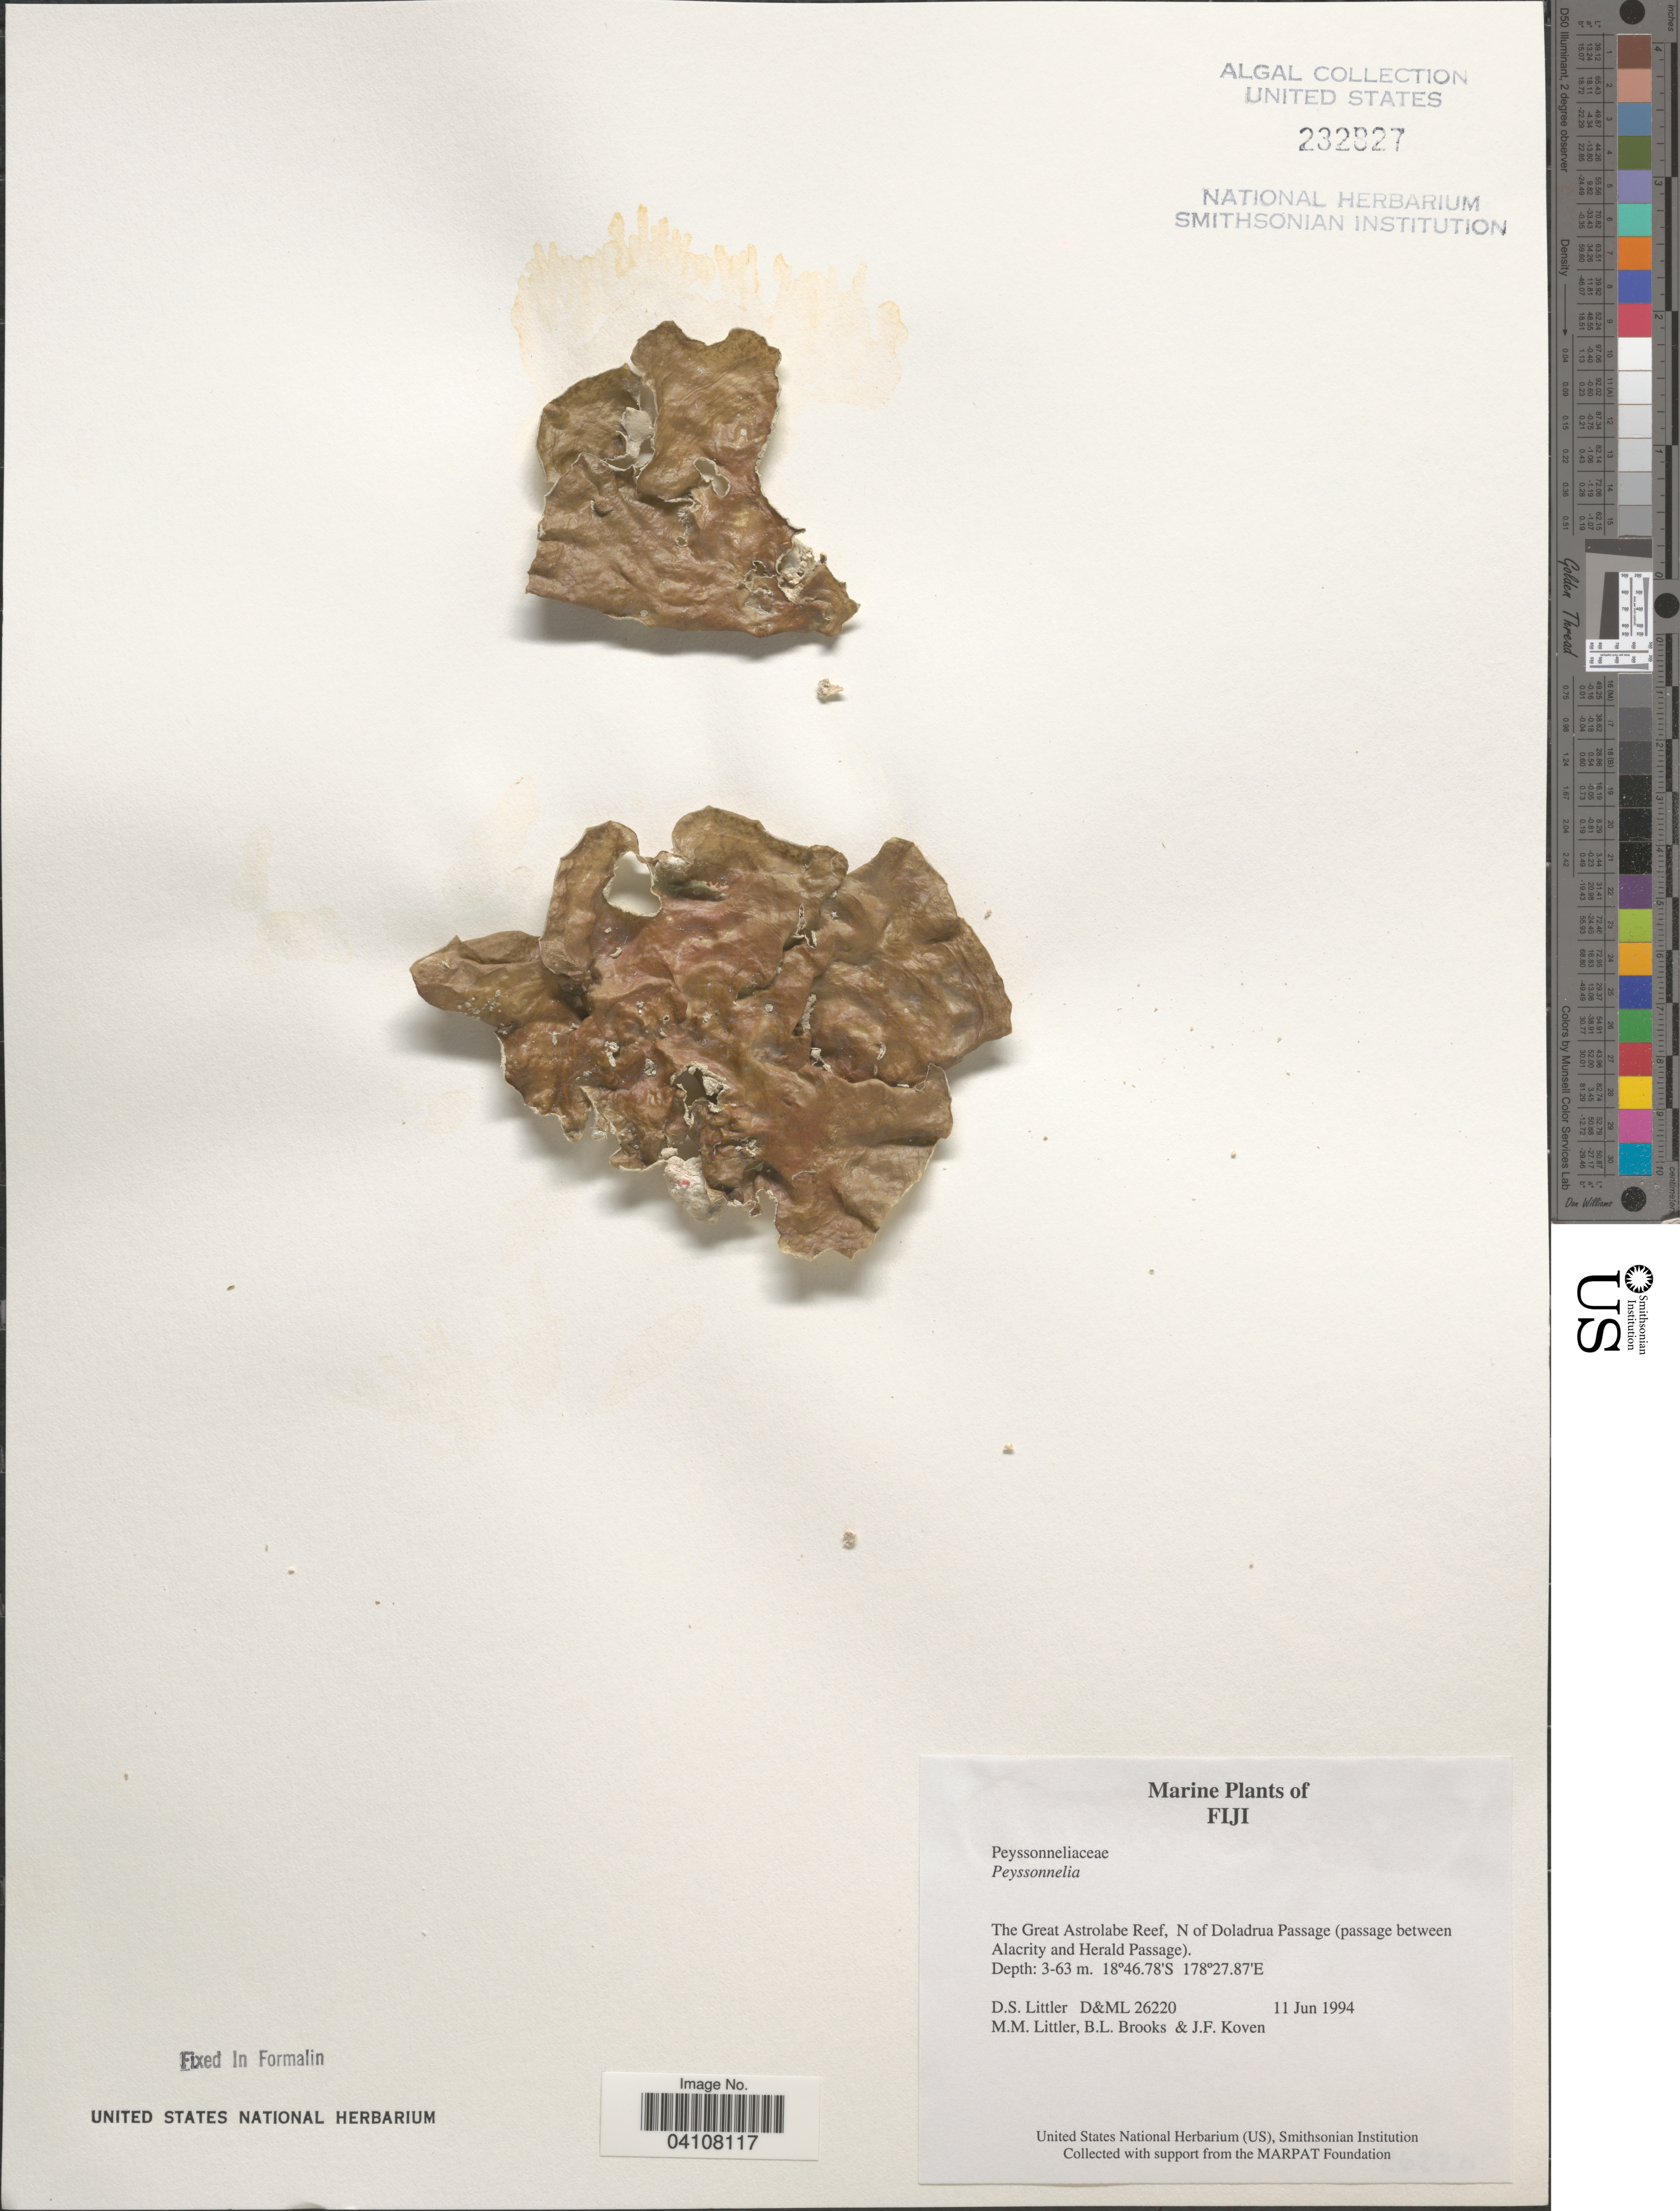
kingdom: Plantae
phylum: Rhodophyta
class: Florideophyceae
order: Peyssonneliales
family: Peyssonneliaceae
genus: Peyssonnelia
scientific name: Peyssonnelia sp.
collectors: D. S. Littler, B. Brooks & J. Koven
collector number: D&ML26220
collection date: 1994-06-11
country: Fiji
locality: The Great Astrolabe Reef, N of Doladrua Passage (passage between Alacrity and Herald Passage).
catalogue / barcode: US 232827